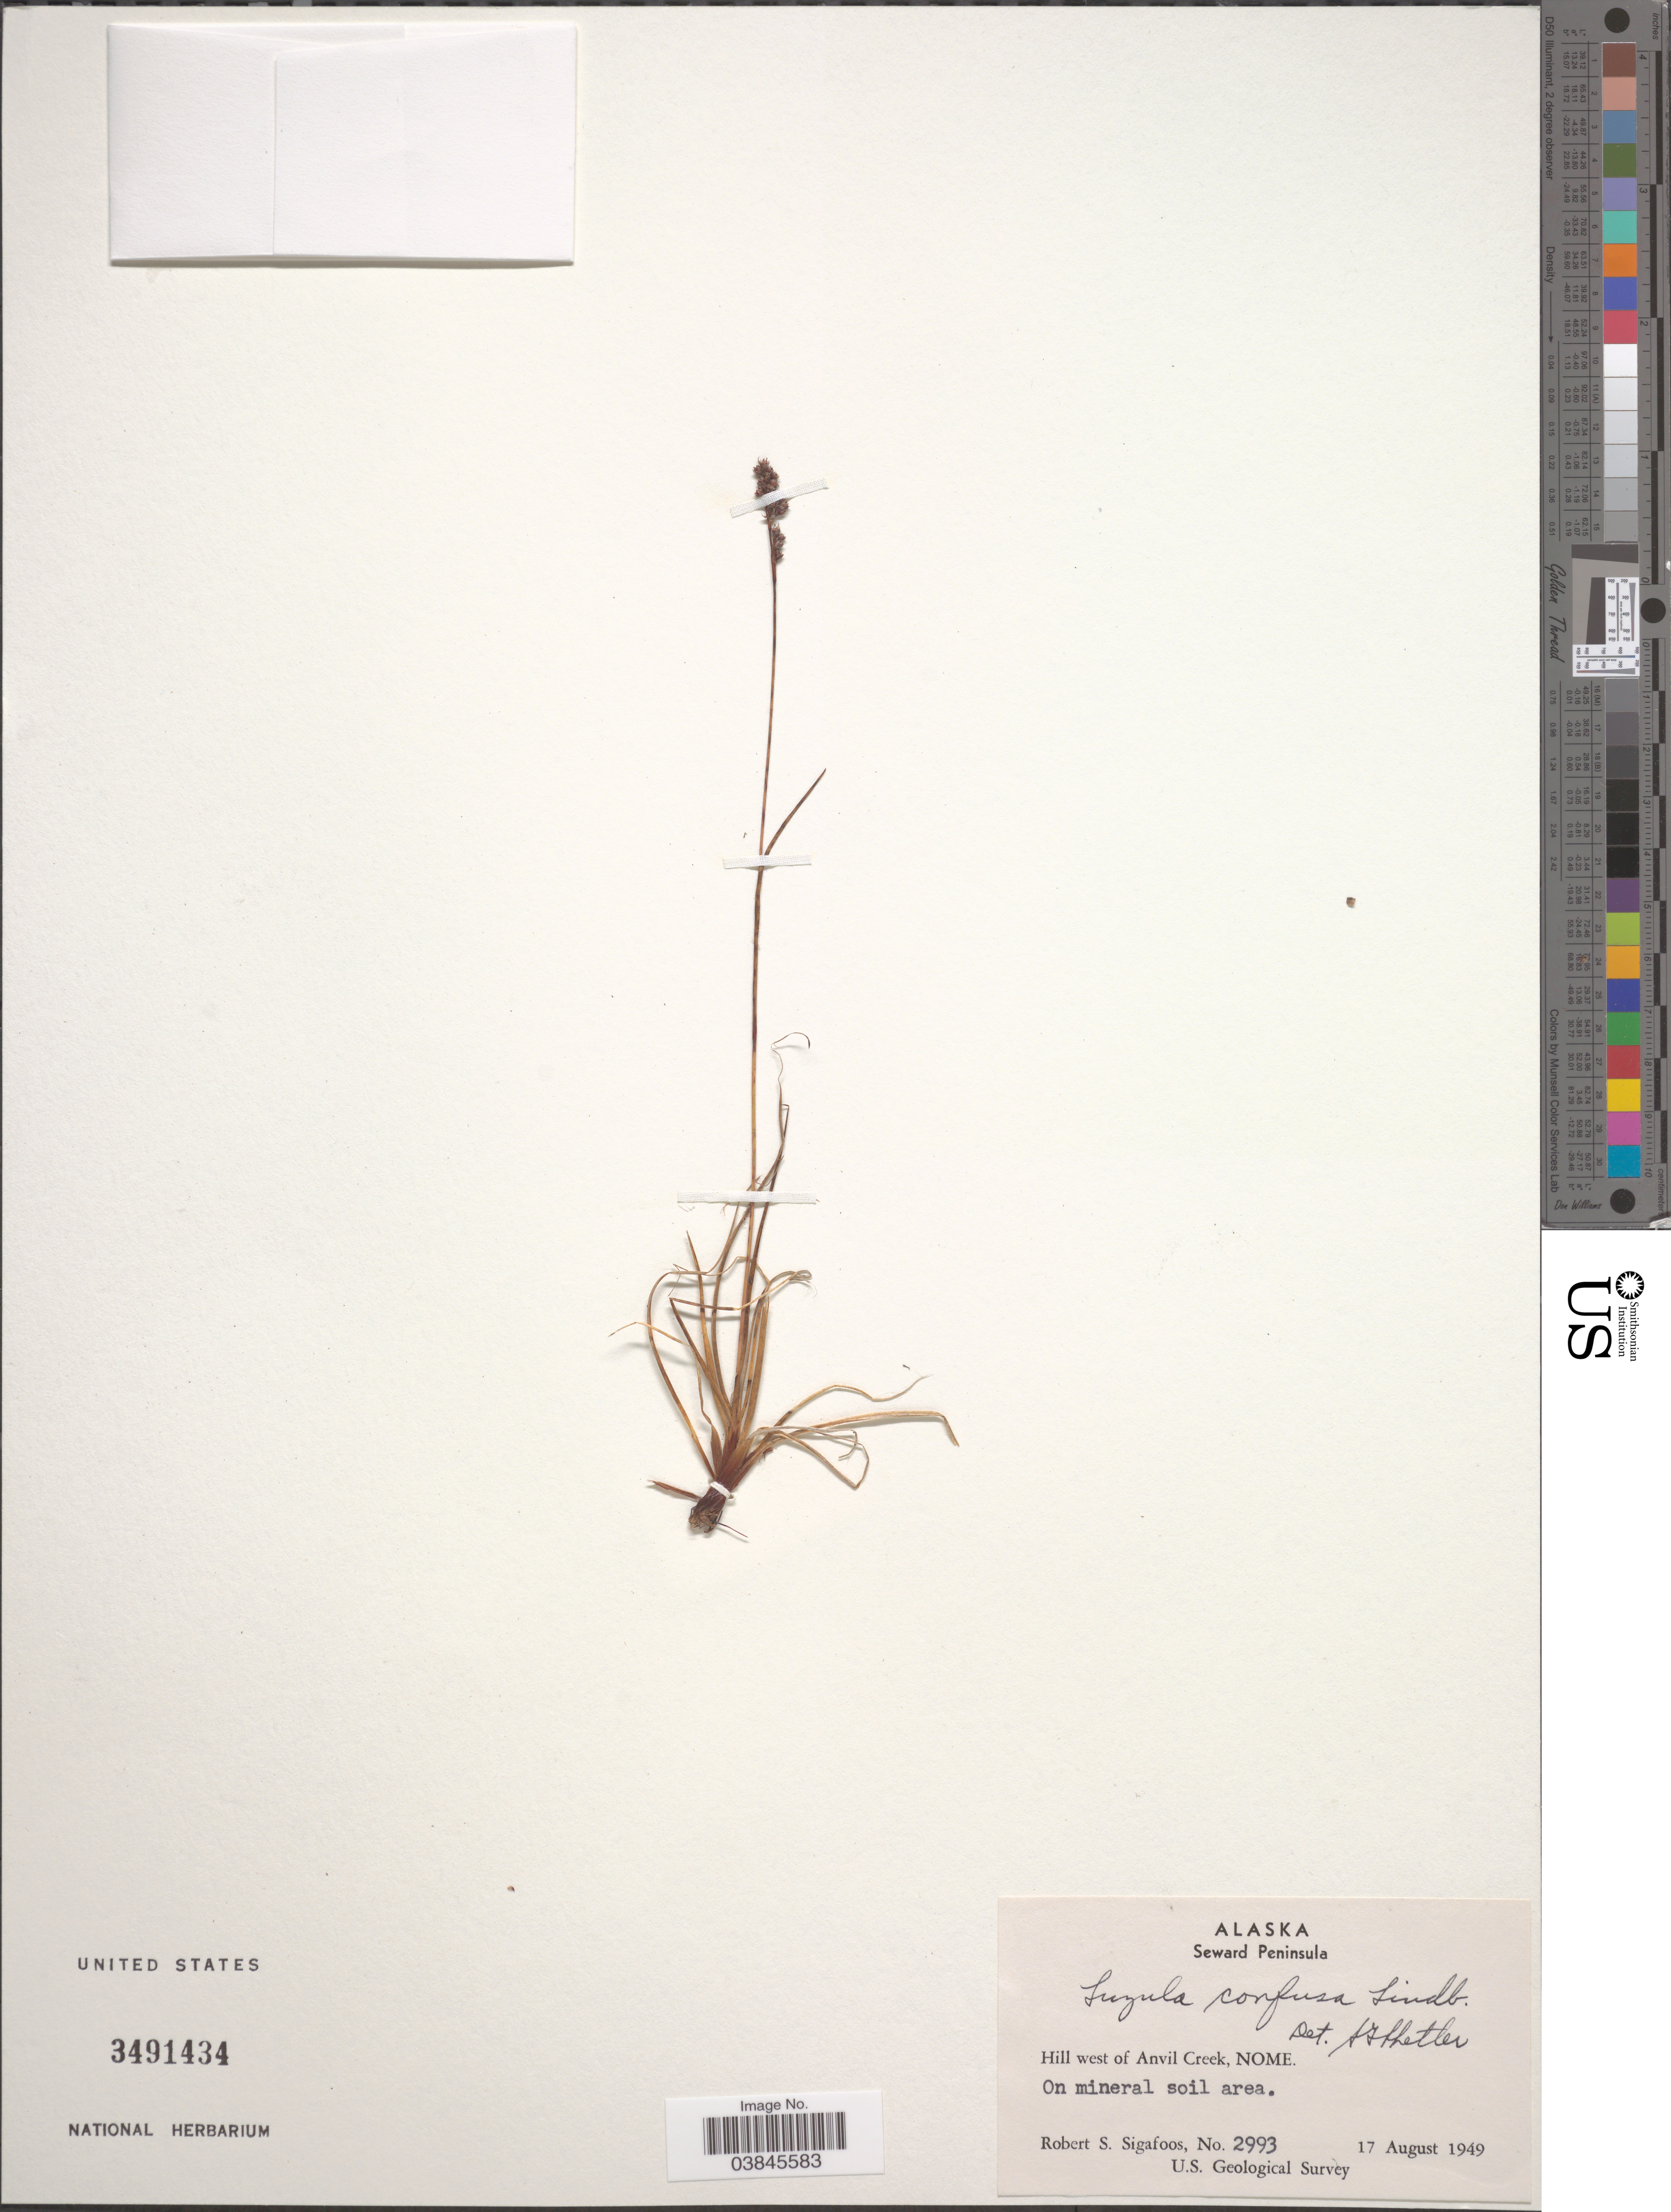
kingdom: Plantae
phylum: Tracheophyta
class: Liliopsida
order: Poales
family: Juncaceae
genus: Luzula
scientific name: Luzula confusa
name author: Lindeb.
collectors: R. Sigafoos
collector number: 2993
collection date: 1949-08-17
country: United States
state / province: Alaska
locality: Seward Peninsula. Hill west of Anvil Creek, Nome.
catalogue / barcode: US 3491434